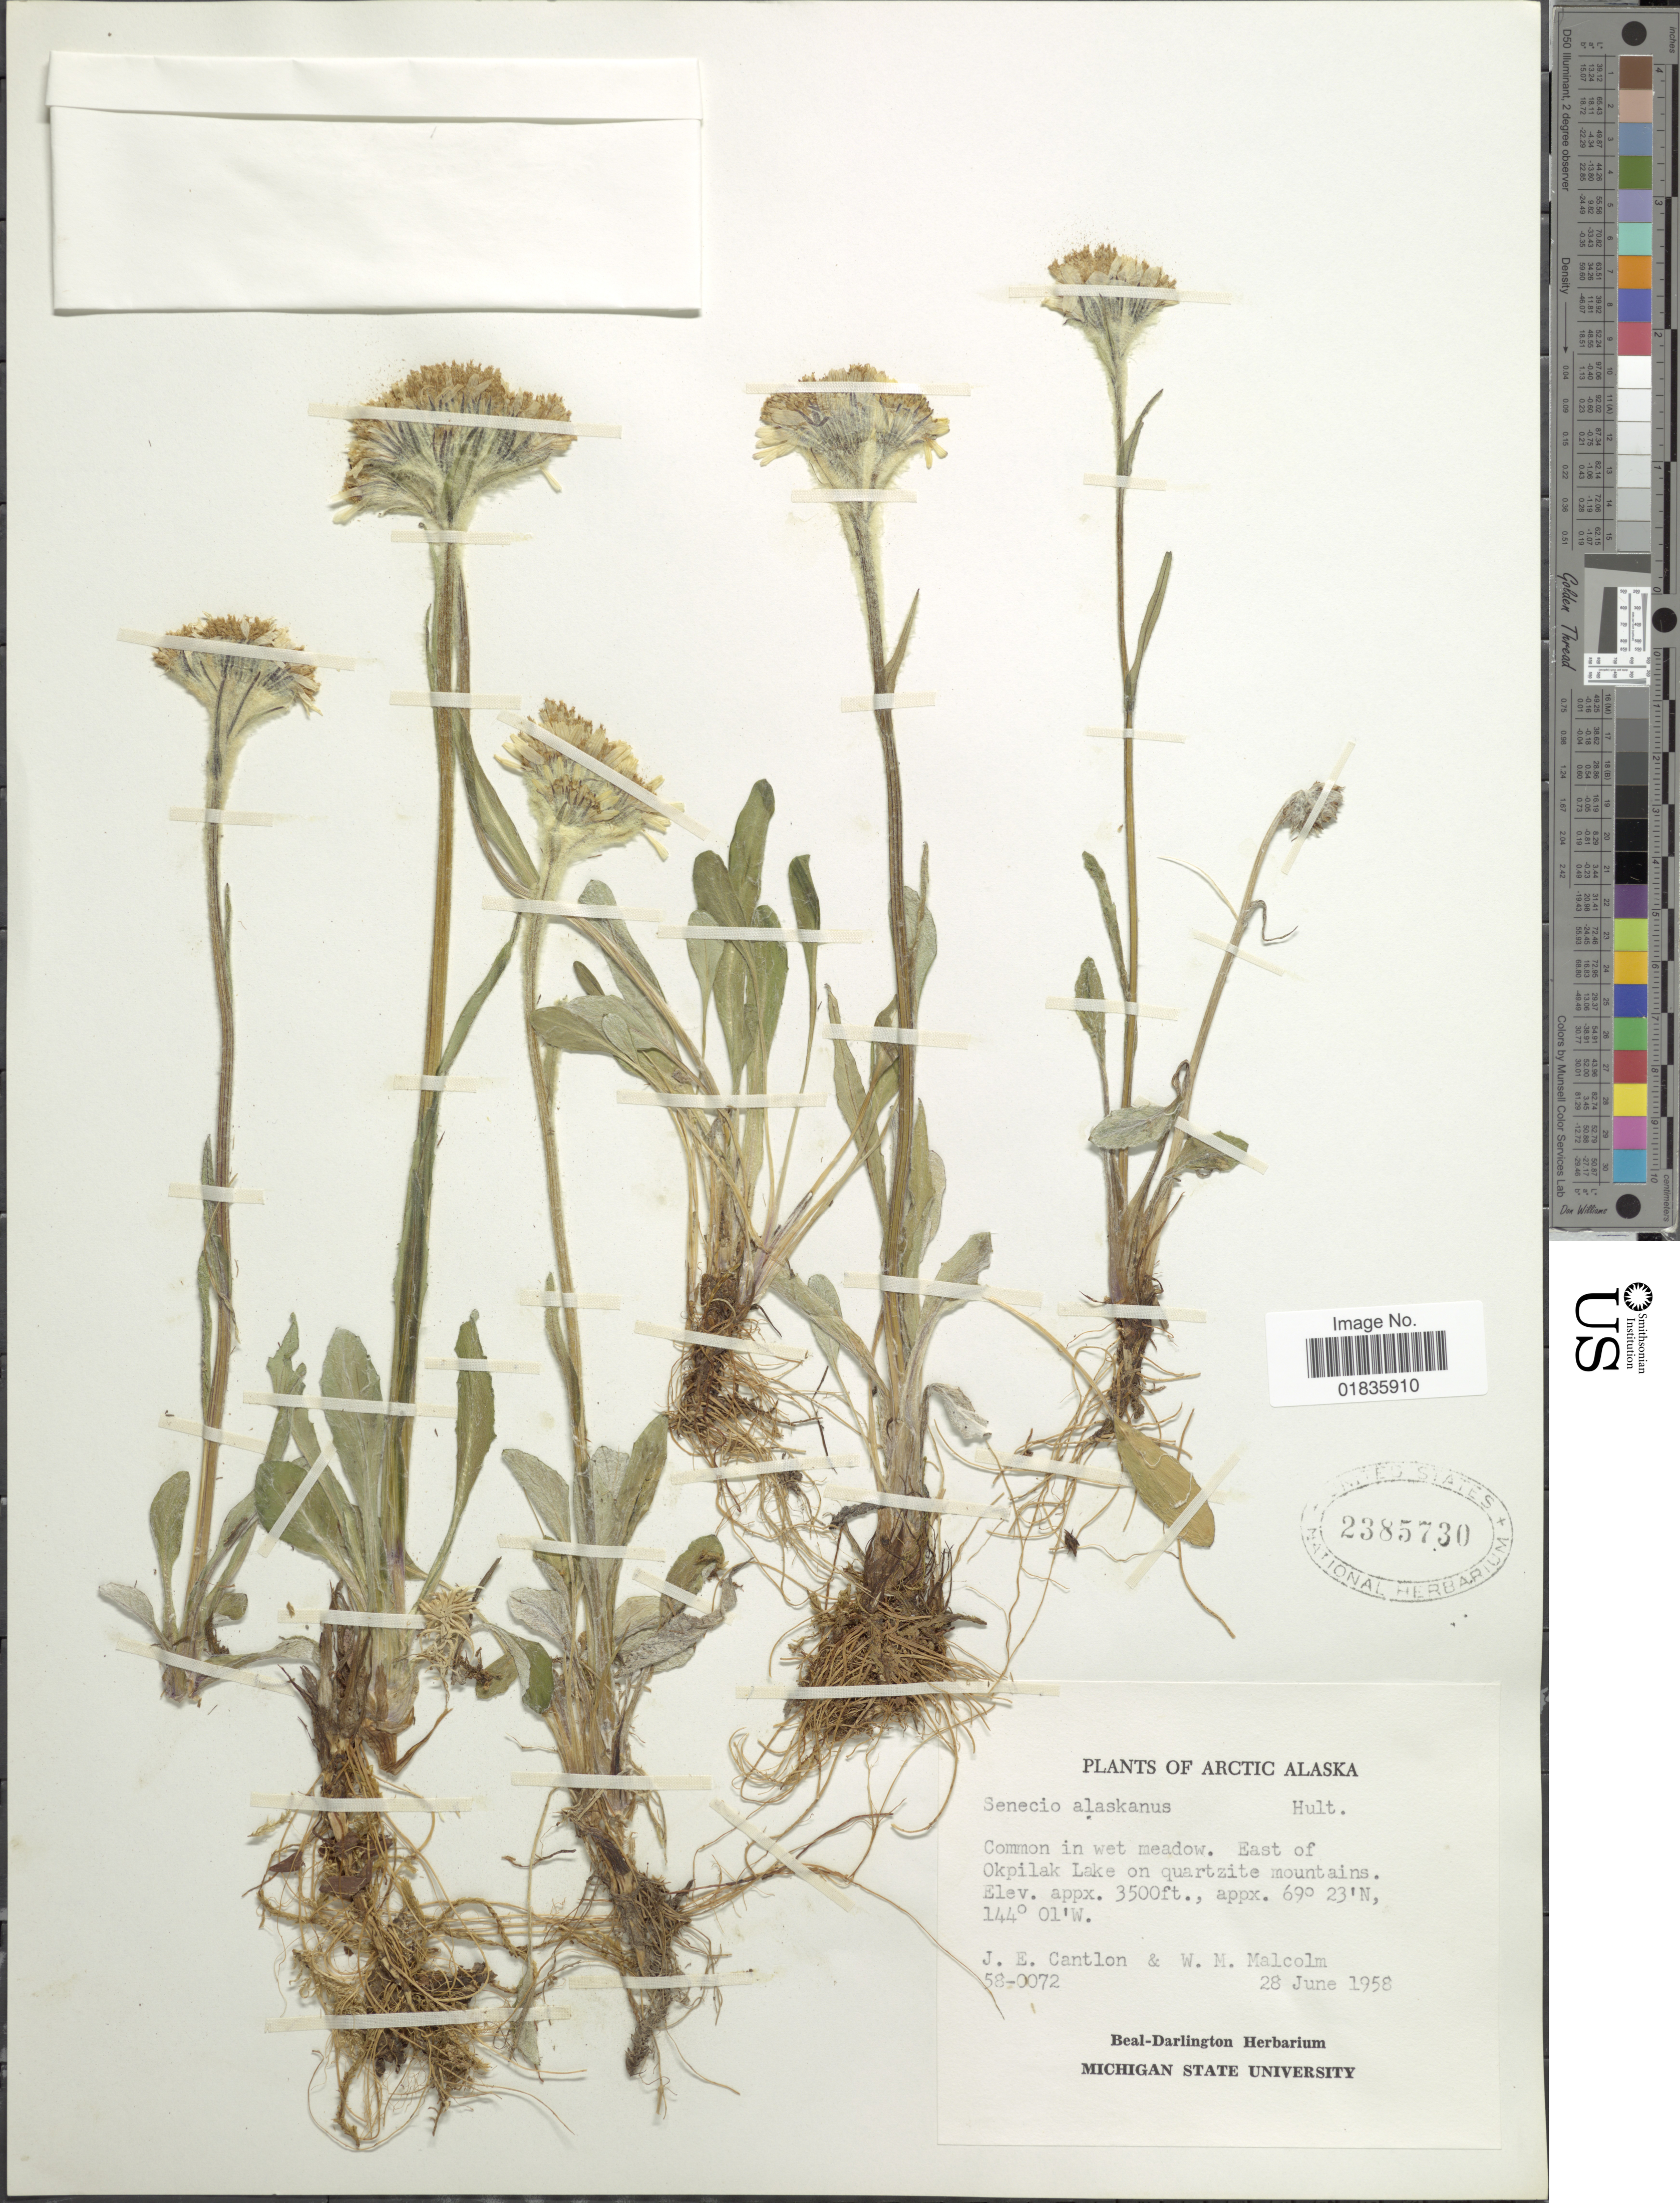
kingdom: Plantae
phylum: Tracheophyta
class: Magnoliopsida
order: Asterales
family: Asteraceae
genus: Tephroseris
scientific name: Tephroseris yukonensis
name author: (A.E. Porsild) Holub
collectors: J. Cantlon & W. Malcolm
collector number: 58-0072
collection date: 1958-06-28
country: United States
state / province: Alaska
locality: Arctic Alaska, east of Okpilak Lake on quartzite mountains.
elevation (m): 1067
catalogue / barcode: US 2385730